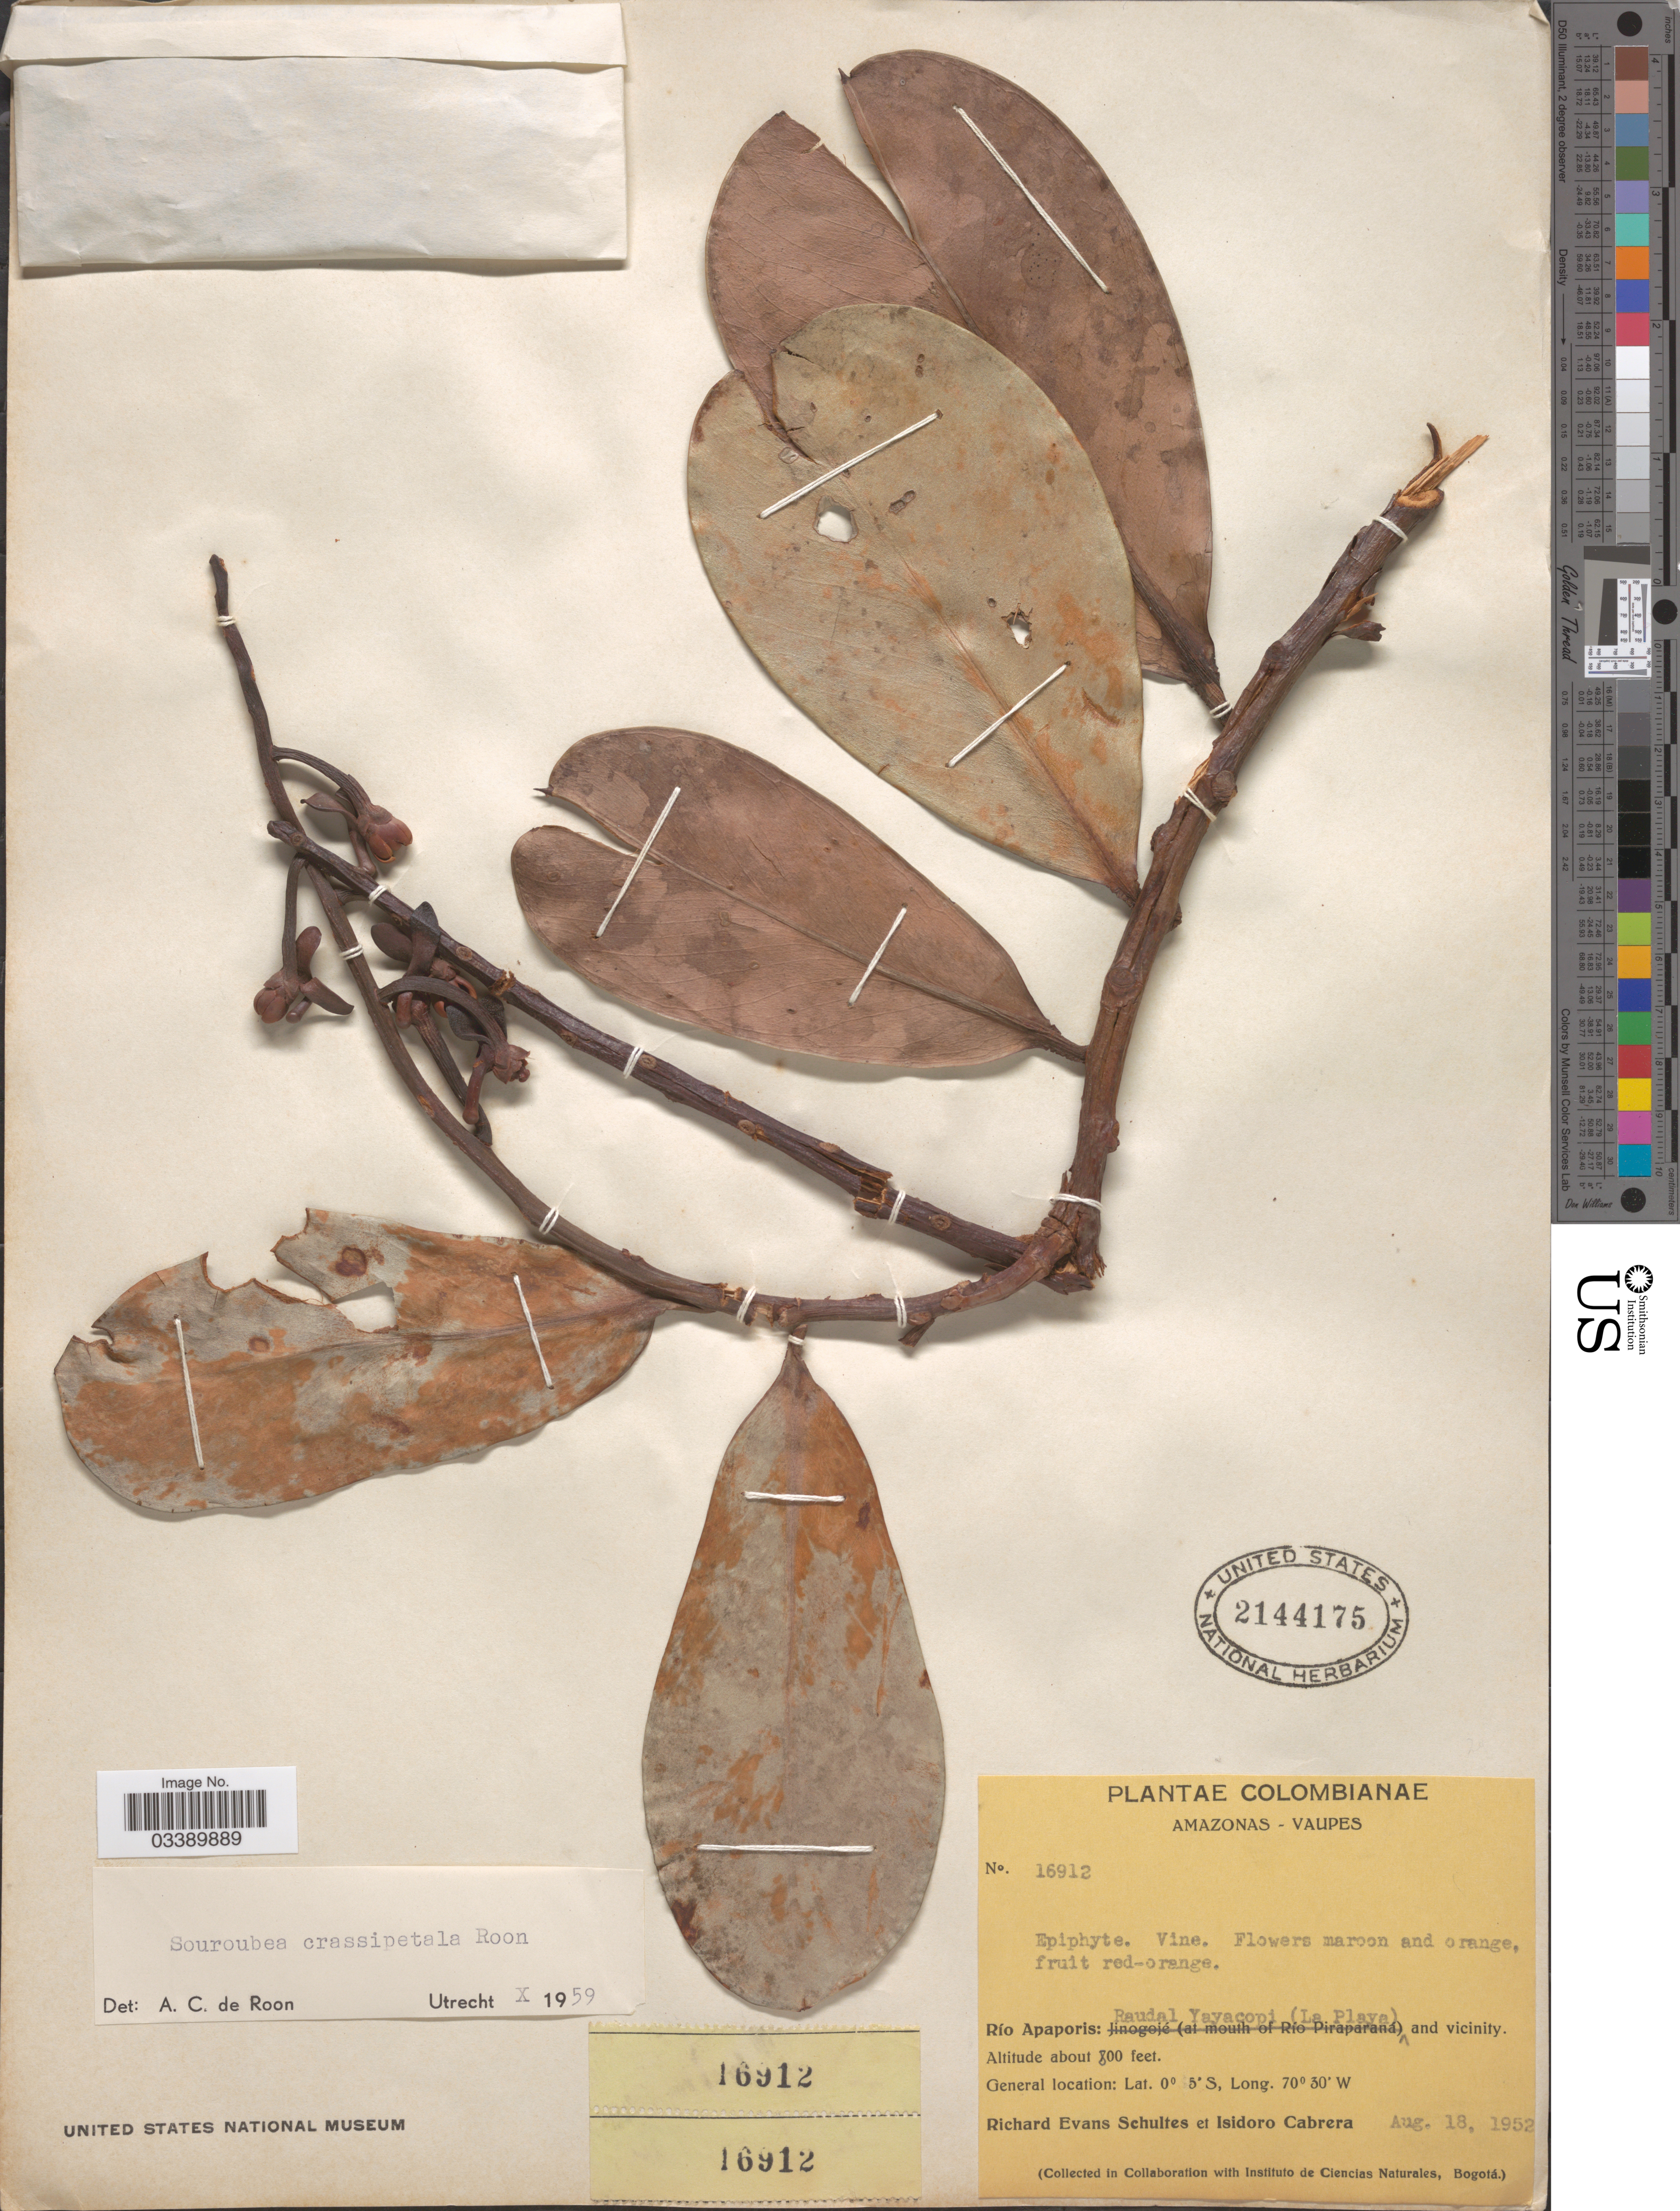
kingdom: Plantae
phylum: Tracheophyta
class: Magnoliopsida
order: Ericales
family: Marcgraviaceae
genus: Souroubea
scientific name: Souroubea crassipetala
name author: de Roon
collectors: R. E. Schultes & I. Cabrera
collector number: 16912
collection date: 1952-08-18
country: Colombia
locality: Amazonas - Vaupes. Río Apaporis: Raudal Yayacopi (La Playa) and vicinity.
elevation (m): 244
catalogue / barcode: US 2144175